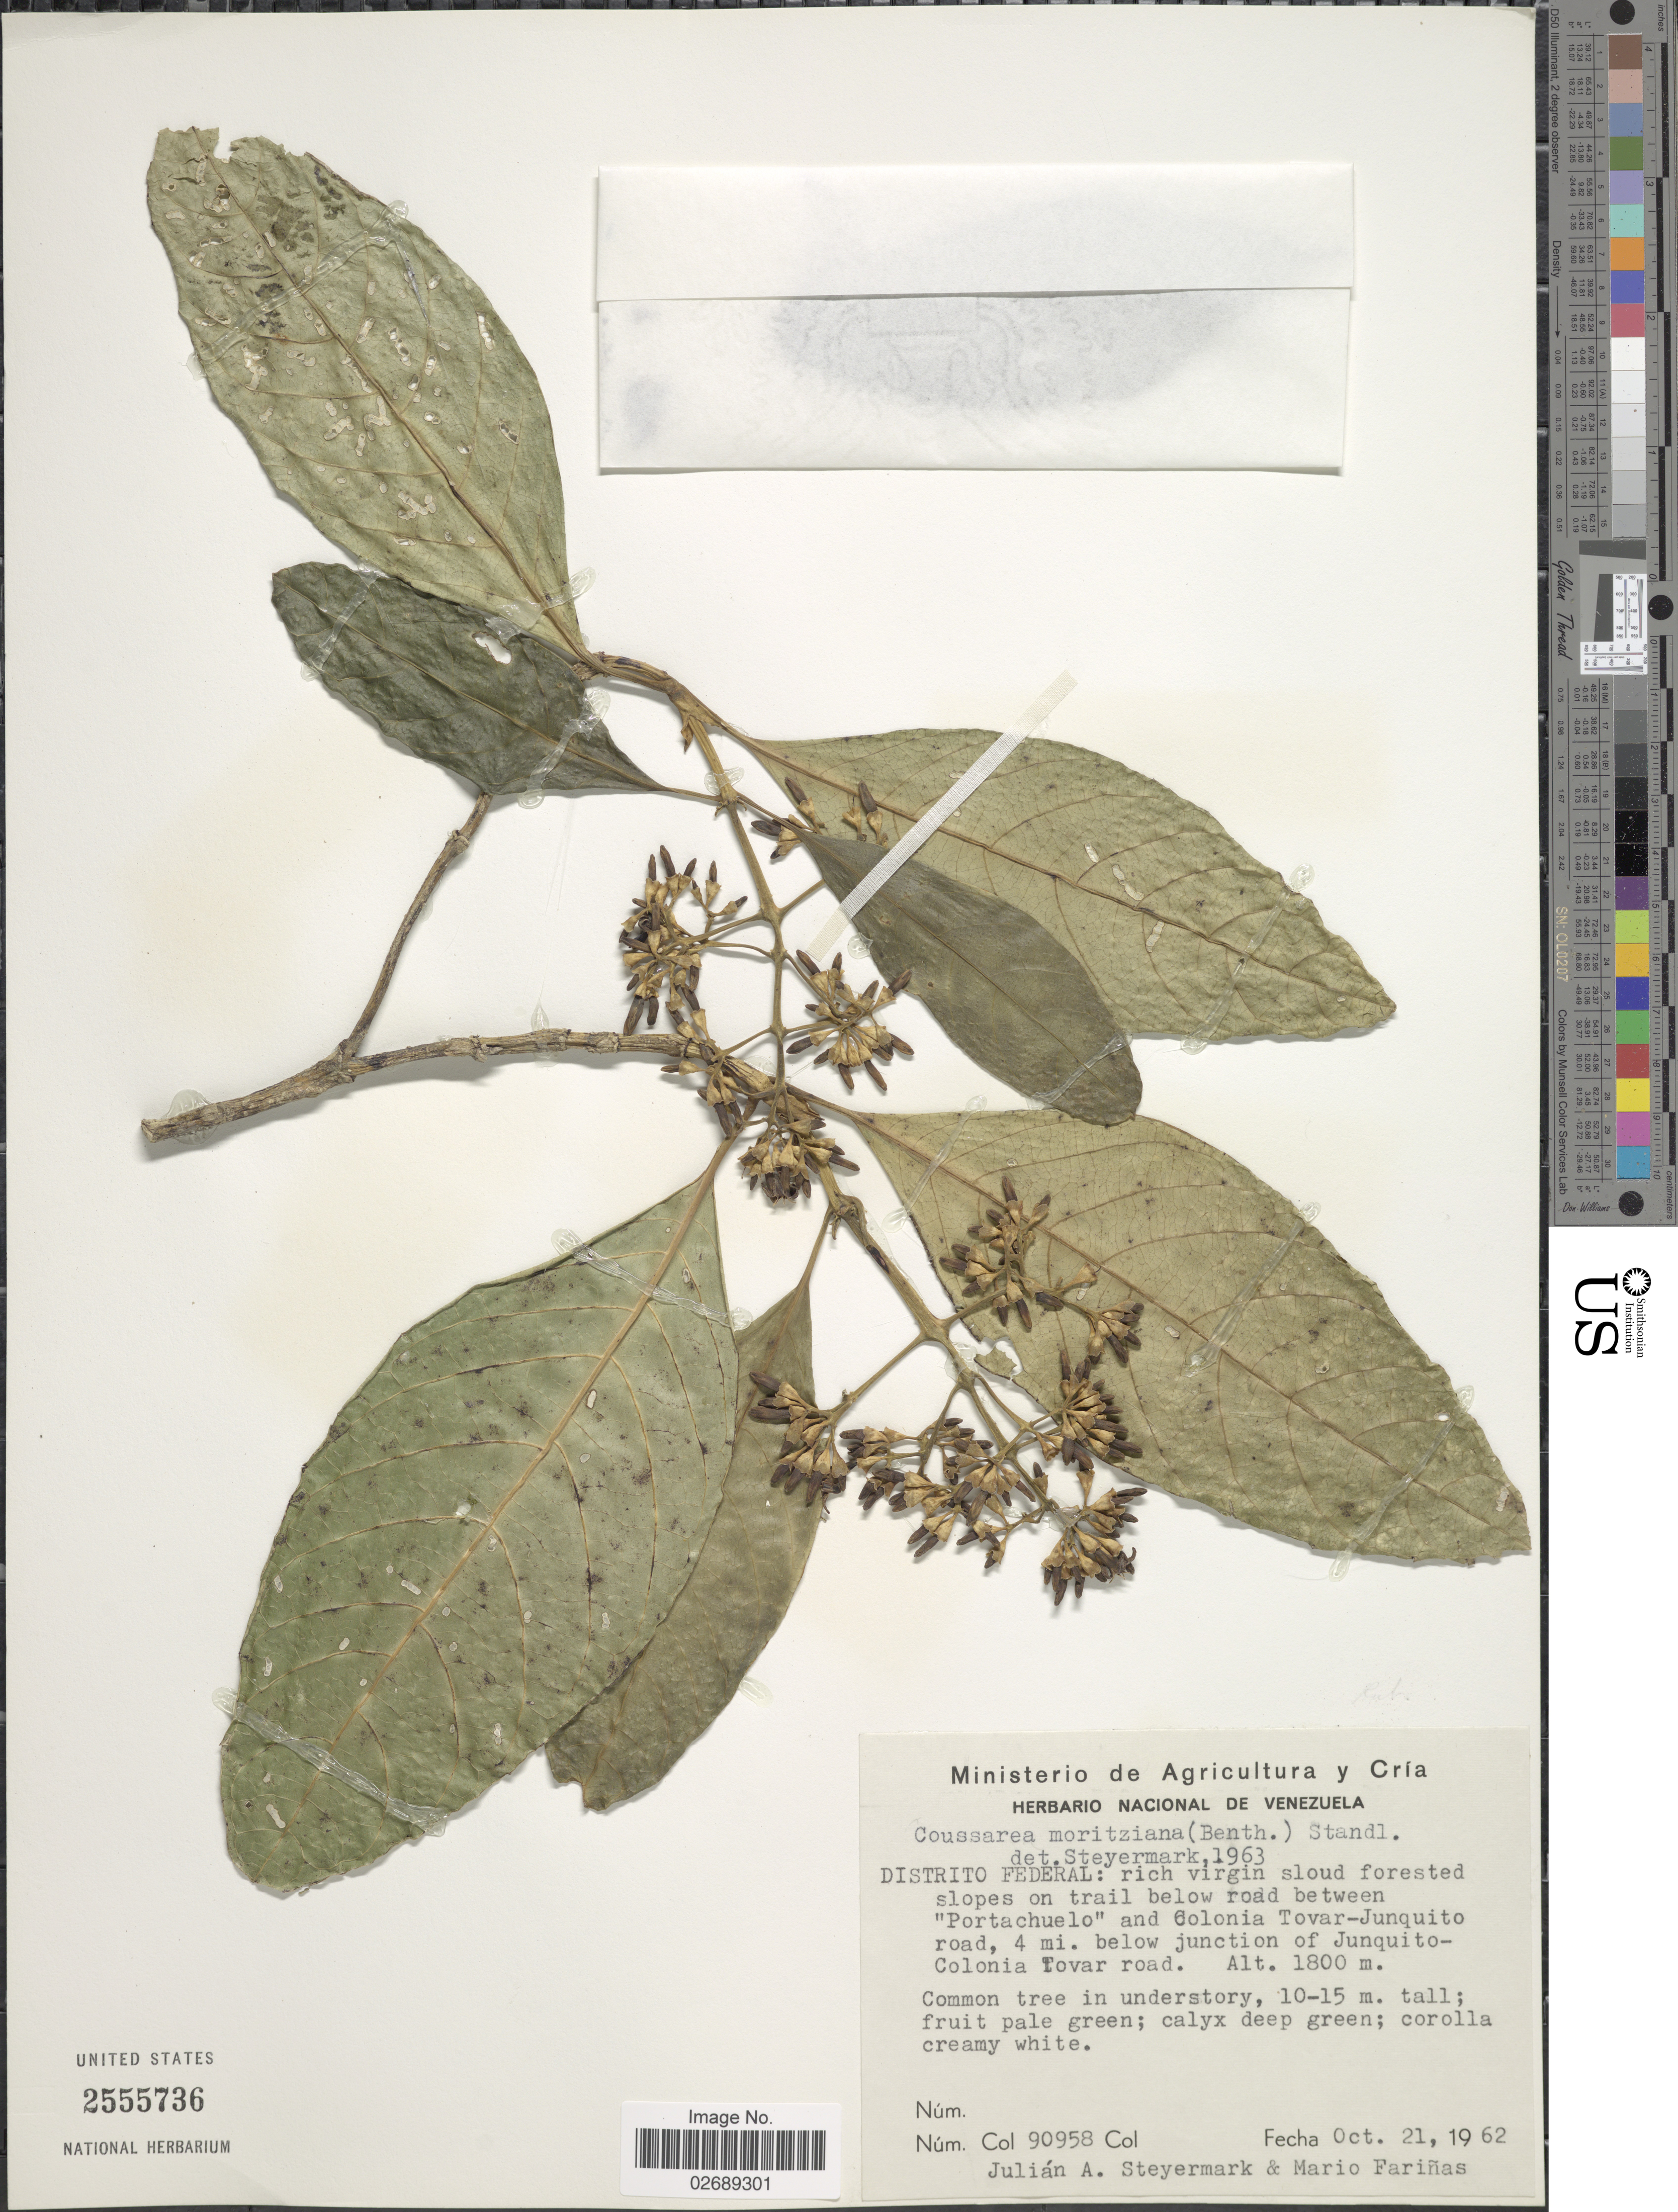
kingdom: Plantae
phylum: Tracheophyta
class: Magnoliopsida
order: Gentianales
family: Rubiaceae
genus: Coussarea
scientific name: Coussarea moritziana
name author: (Benth.) Standl.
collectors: J. Steyermark & M. Fariñas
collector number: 90958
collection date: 1962-10-21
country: Venezuela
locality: Distrito Federal: rich virgin sloud forested slopes on trail below road between "Portachuelo" and Colonia Tovar-Junquito road, 4 mi. below junction of Junquito-Colonia Tovar road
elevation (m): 1800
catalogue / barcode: US 2555736